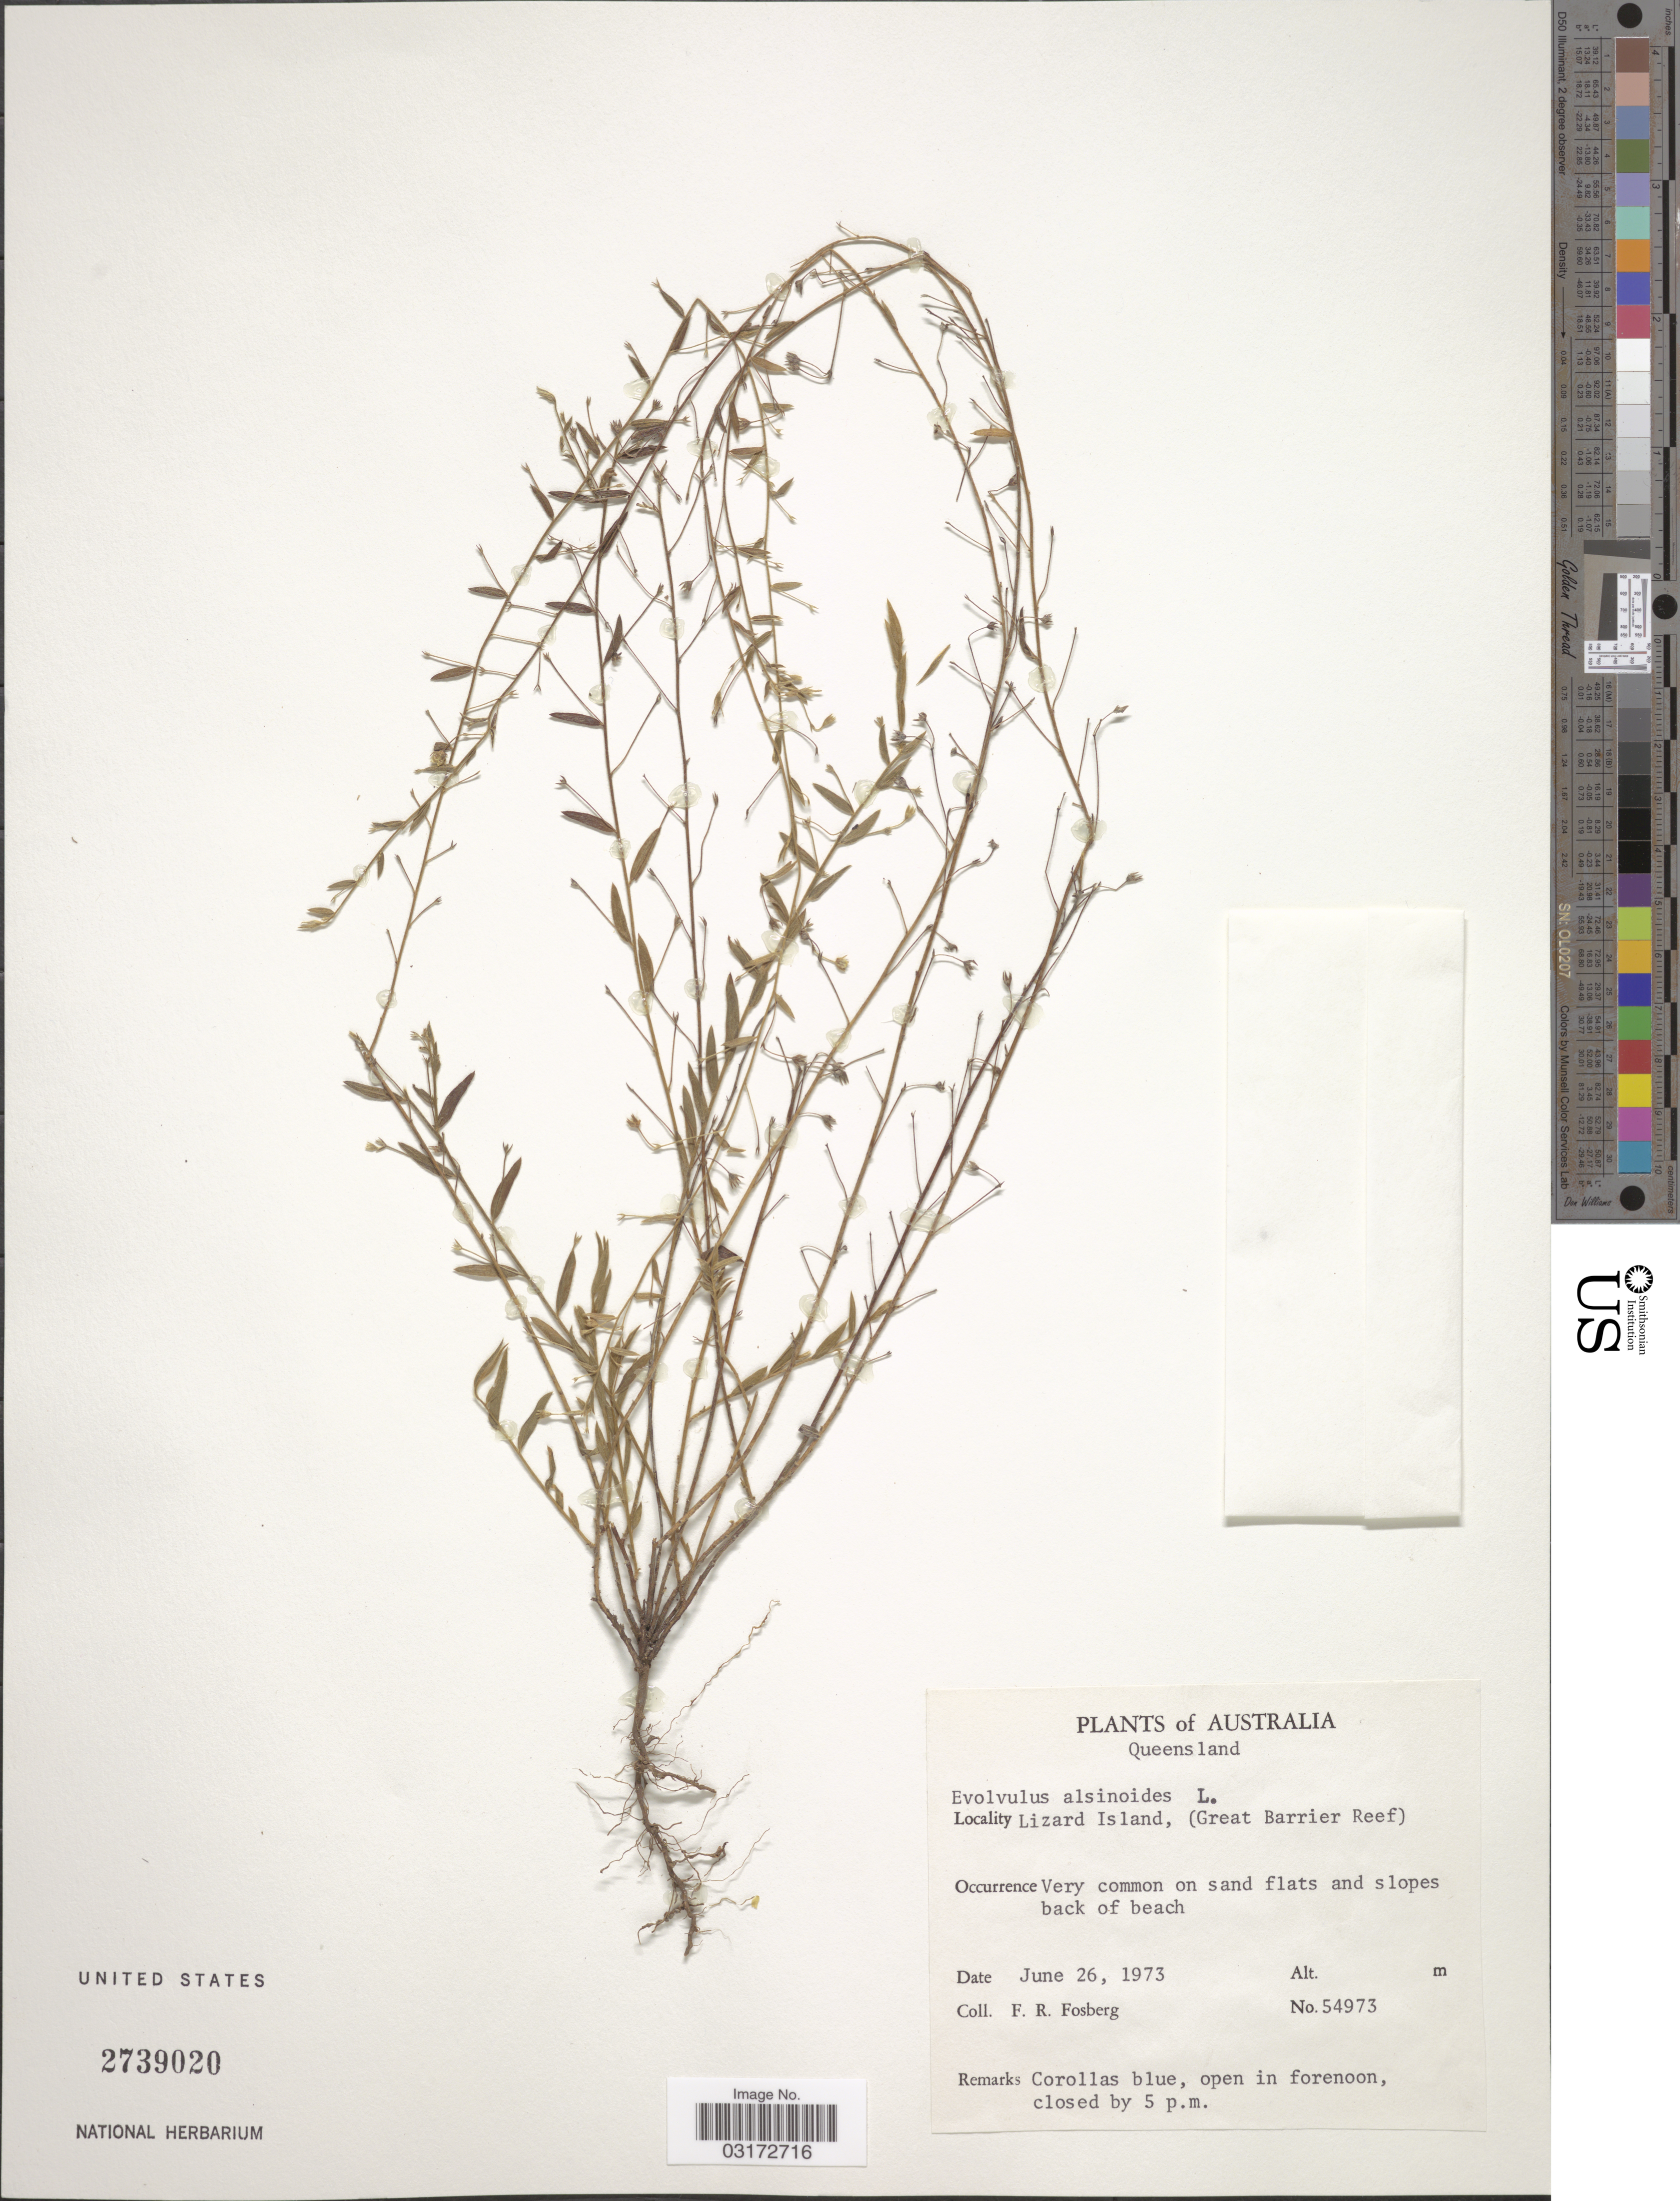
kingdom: Plantae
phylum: Tracheophyta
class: Magnoliopsida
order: Solanales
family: Convolvulaceae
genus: Evolvulus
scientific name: Evolvulus alsinoides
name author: (L.) L.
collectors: F. R. Fosberg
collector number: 54973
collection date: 1973-06-26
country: Australia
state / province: Queensland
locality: Lizard Island, (Great Barrier Reef).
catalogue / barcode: US 2739020